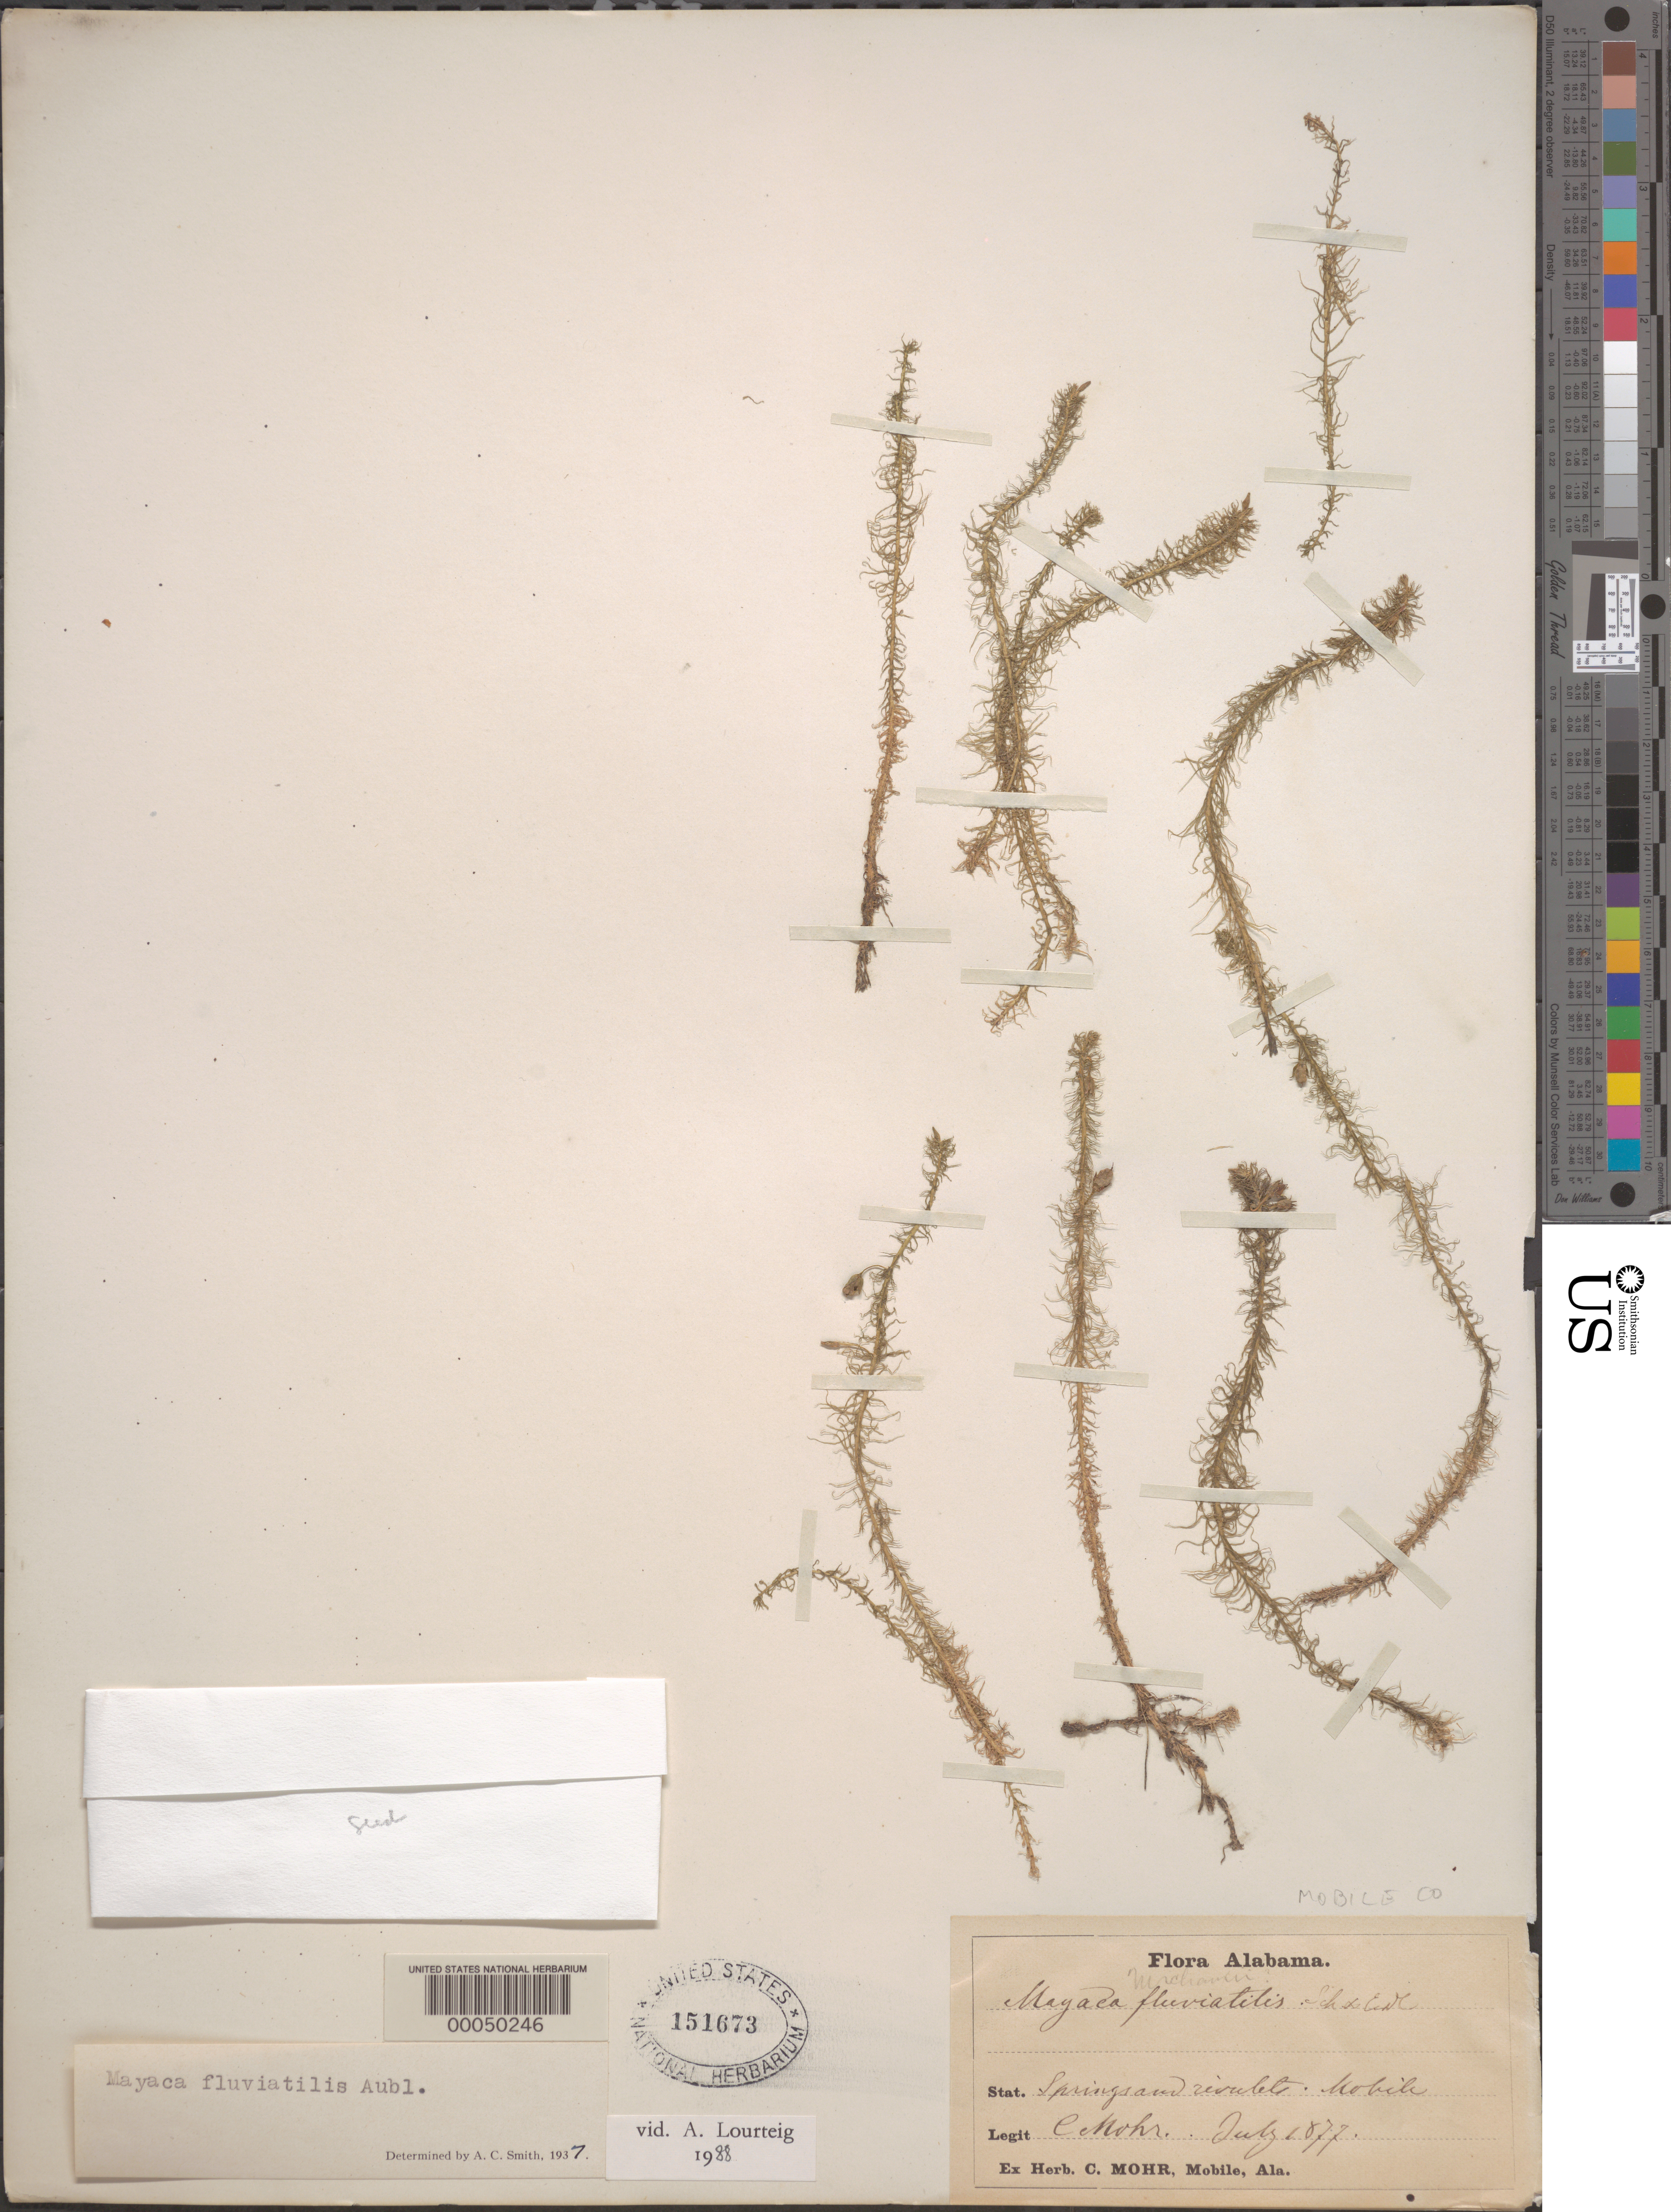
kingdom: Plantae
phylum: Tracheophyta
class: Liliopsida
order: Poales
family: Mayacaceae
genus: Mayaca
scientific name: Mayaca fluviatilis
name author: Aubl.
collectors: C. T. Mohr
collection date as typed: Jul 1877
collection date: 1877-07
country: United States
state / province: Alabama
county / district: Mobile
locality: Mobile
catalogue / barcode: US 151673